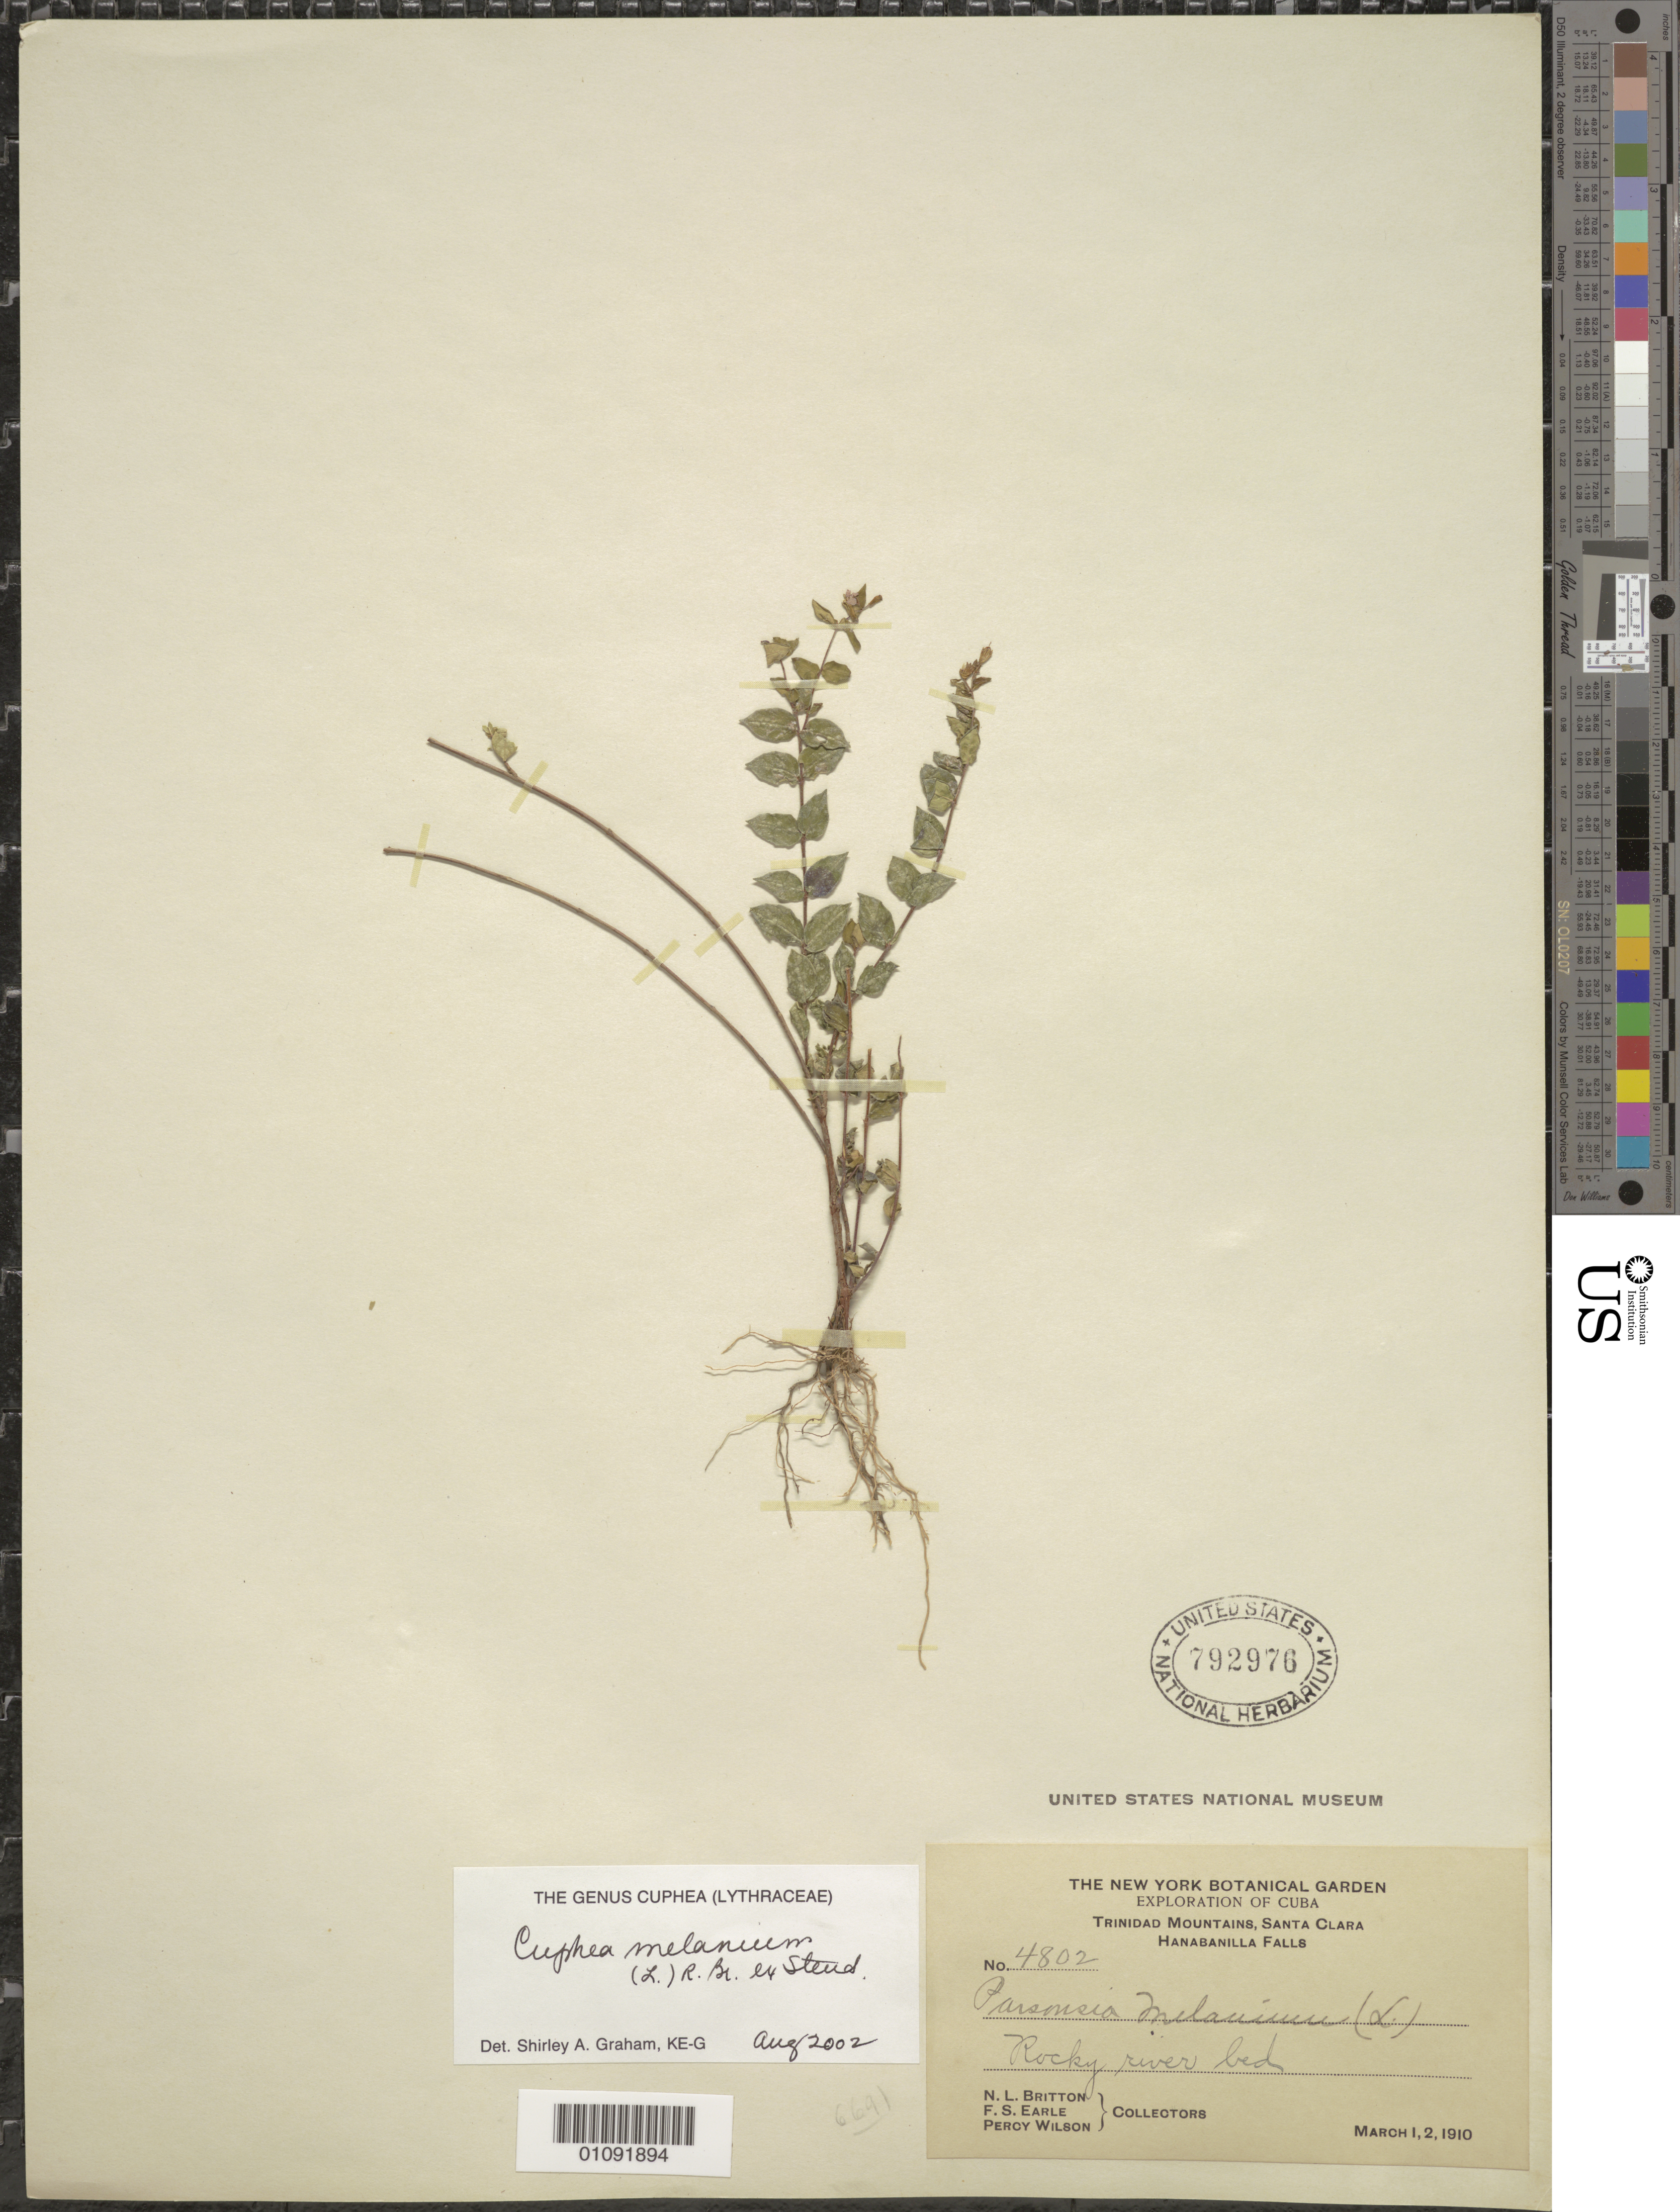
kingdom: Plantae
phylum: Tracheophyta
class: Magnoliopsida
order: Myrtales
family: Lythraceae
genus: Cuphea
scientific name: Cuphea melanium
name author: (L.) Cramer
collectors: N. Britton, F. S. Earle & P. Wilson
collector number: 4802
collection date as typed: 01 Mar 1910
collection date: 1910-03-01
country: Cuba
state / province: Villa Clara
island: Cuba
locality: Santa Clara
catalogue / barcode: US 792976